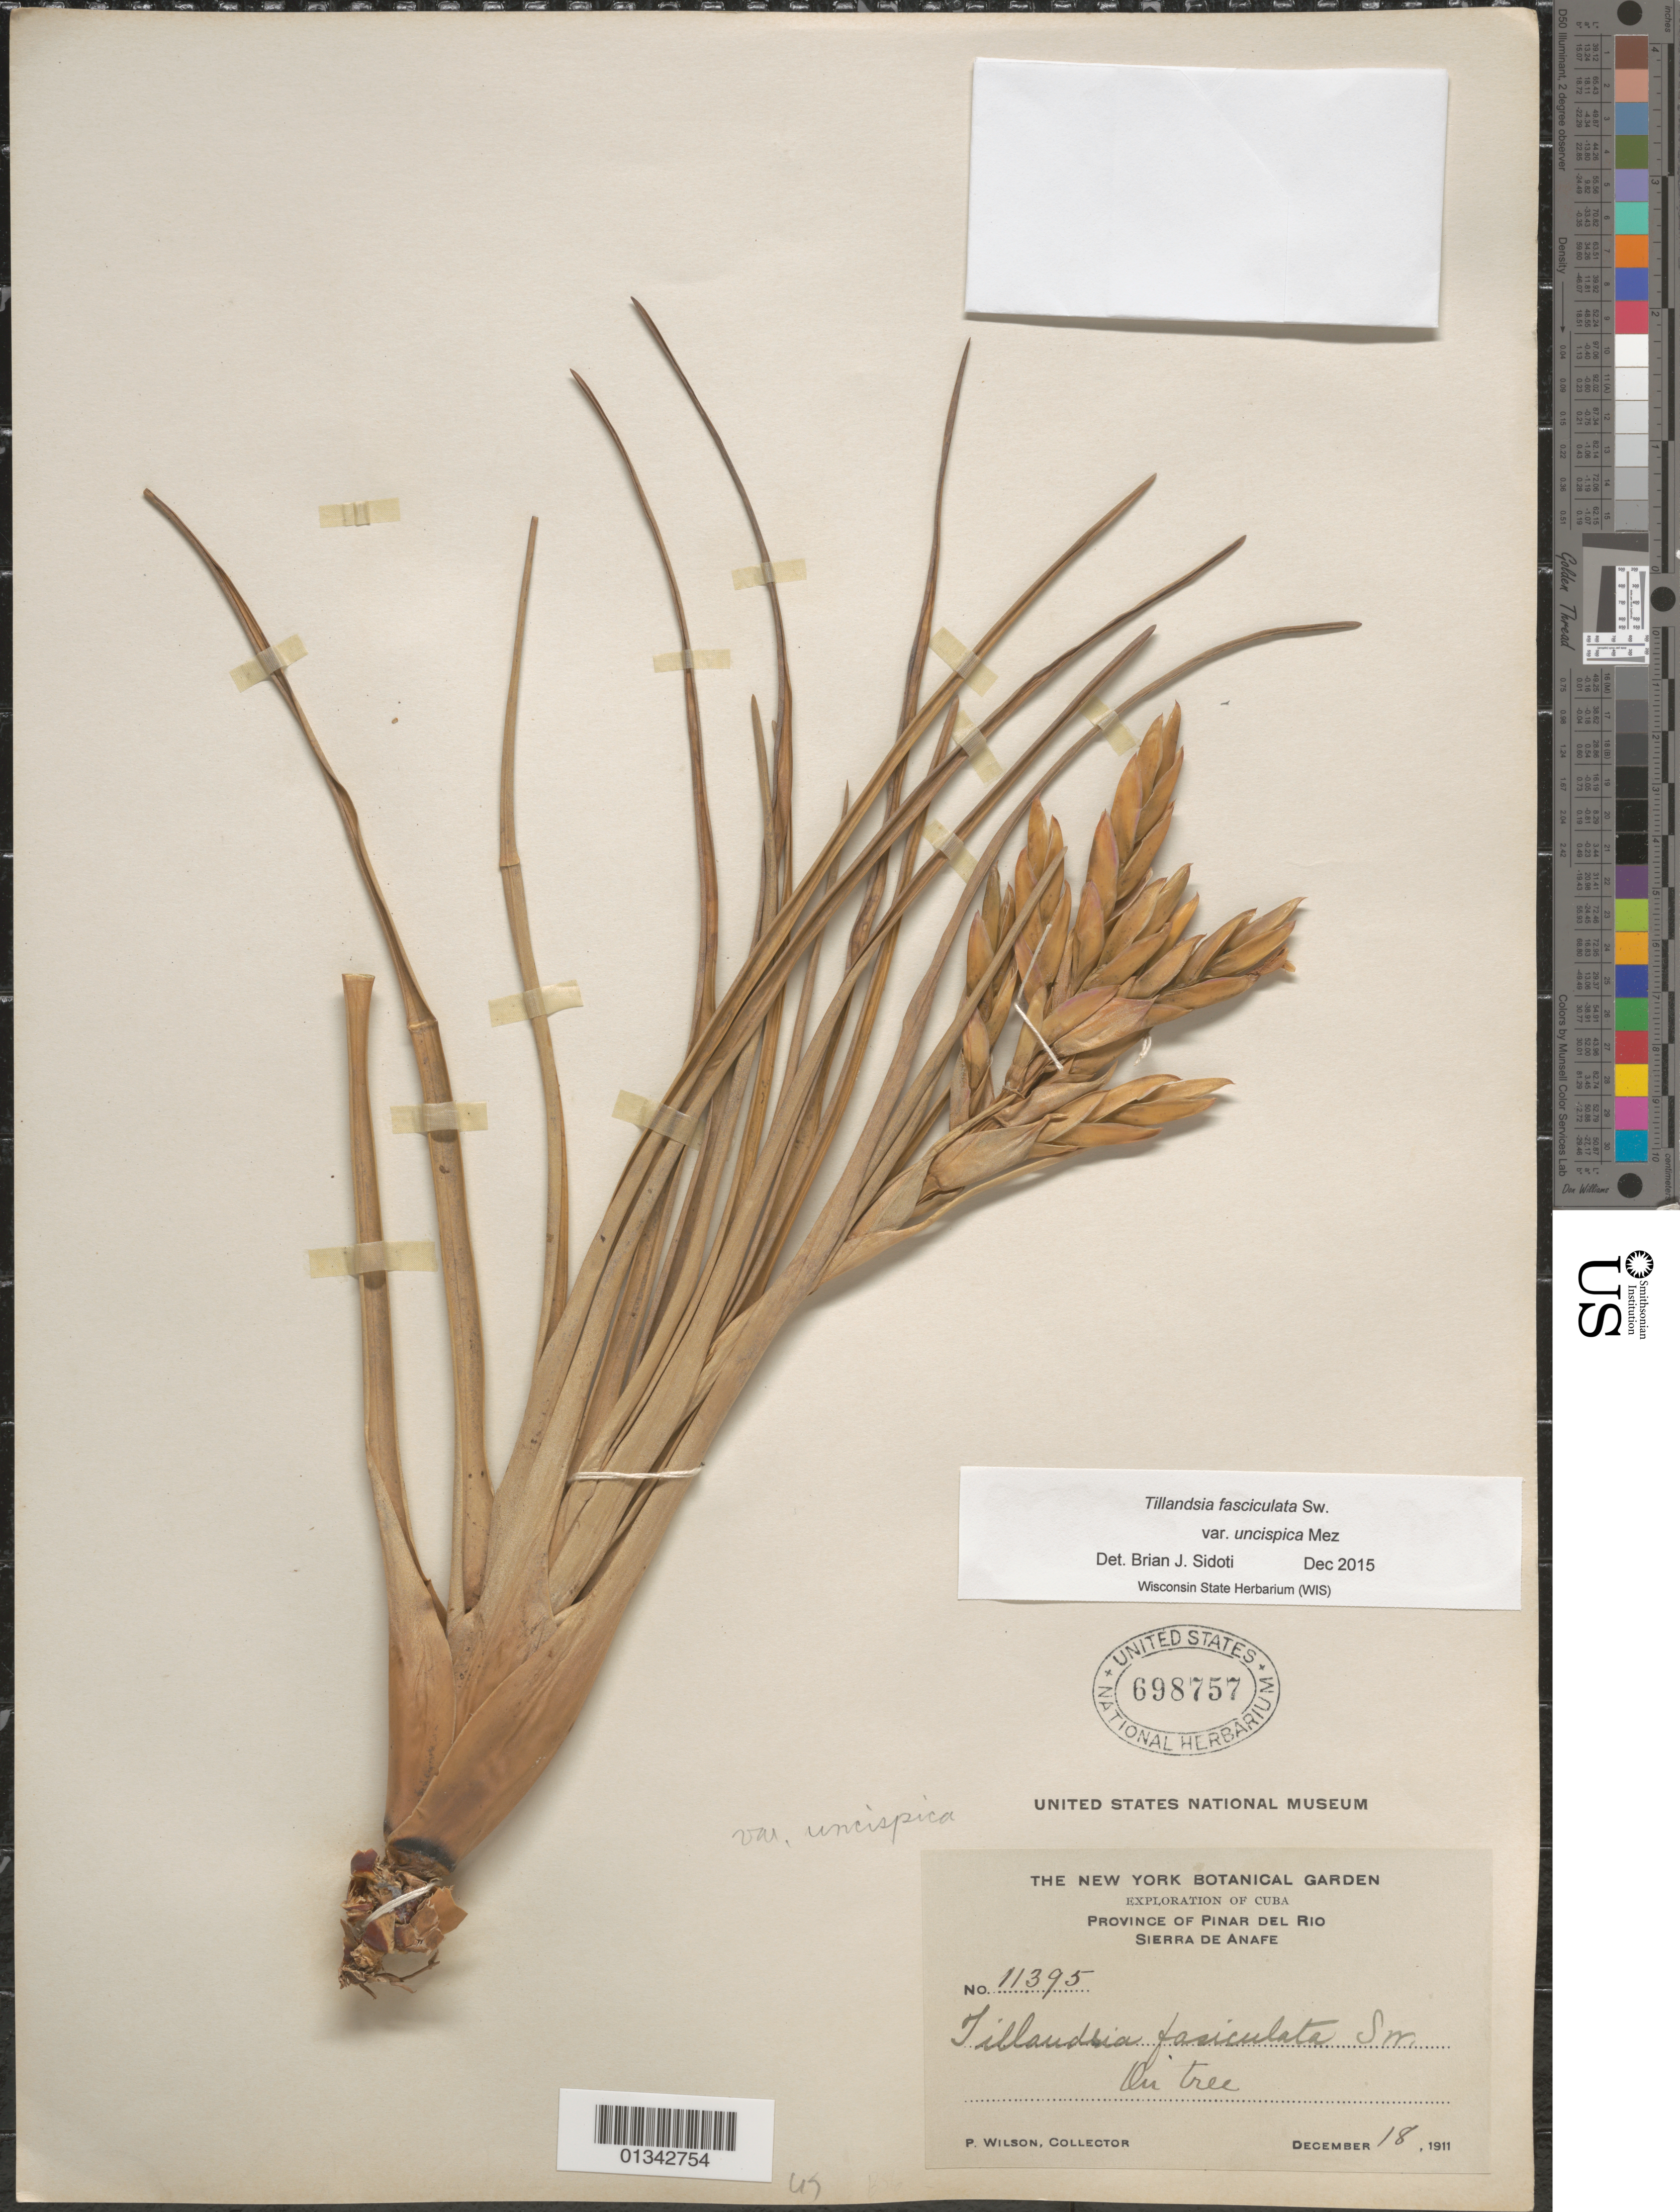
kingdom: Plantae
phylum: Tracheophyta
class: Liliopsida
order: Poales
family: Bromeliaceae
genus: Tillandsia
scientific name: Tillandsia fasciculata var. uncispica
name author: Mez in A. DC.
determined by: Sidoti, B. J.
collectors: P. Wilson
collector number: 11395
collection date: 1911-12-18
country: Cuba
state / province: Pinar del Rio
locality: Sierra de Anafe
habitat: On tree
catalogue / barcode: US 698757